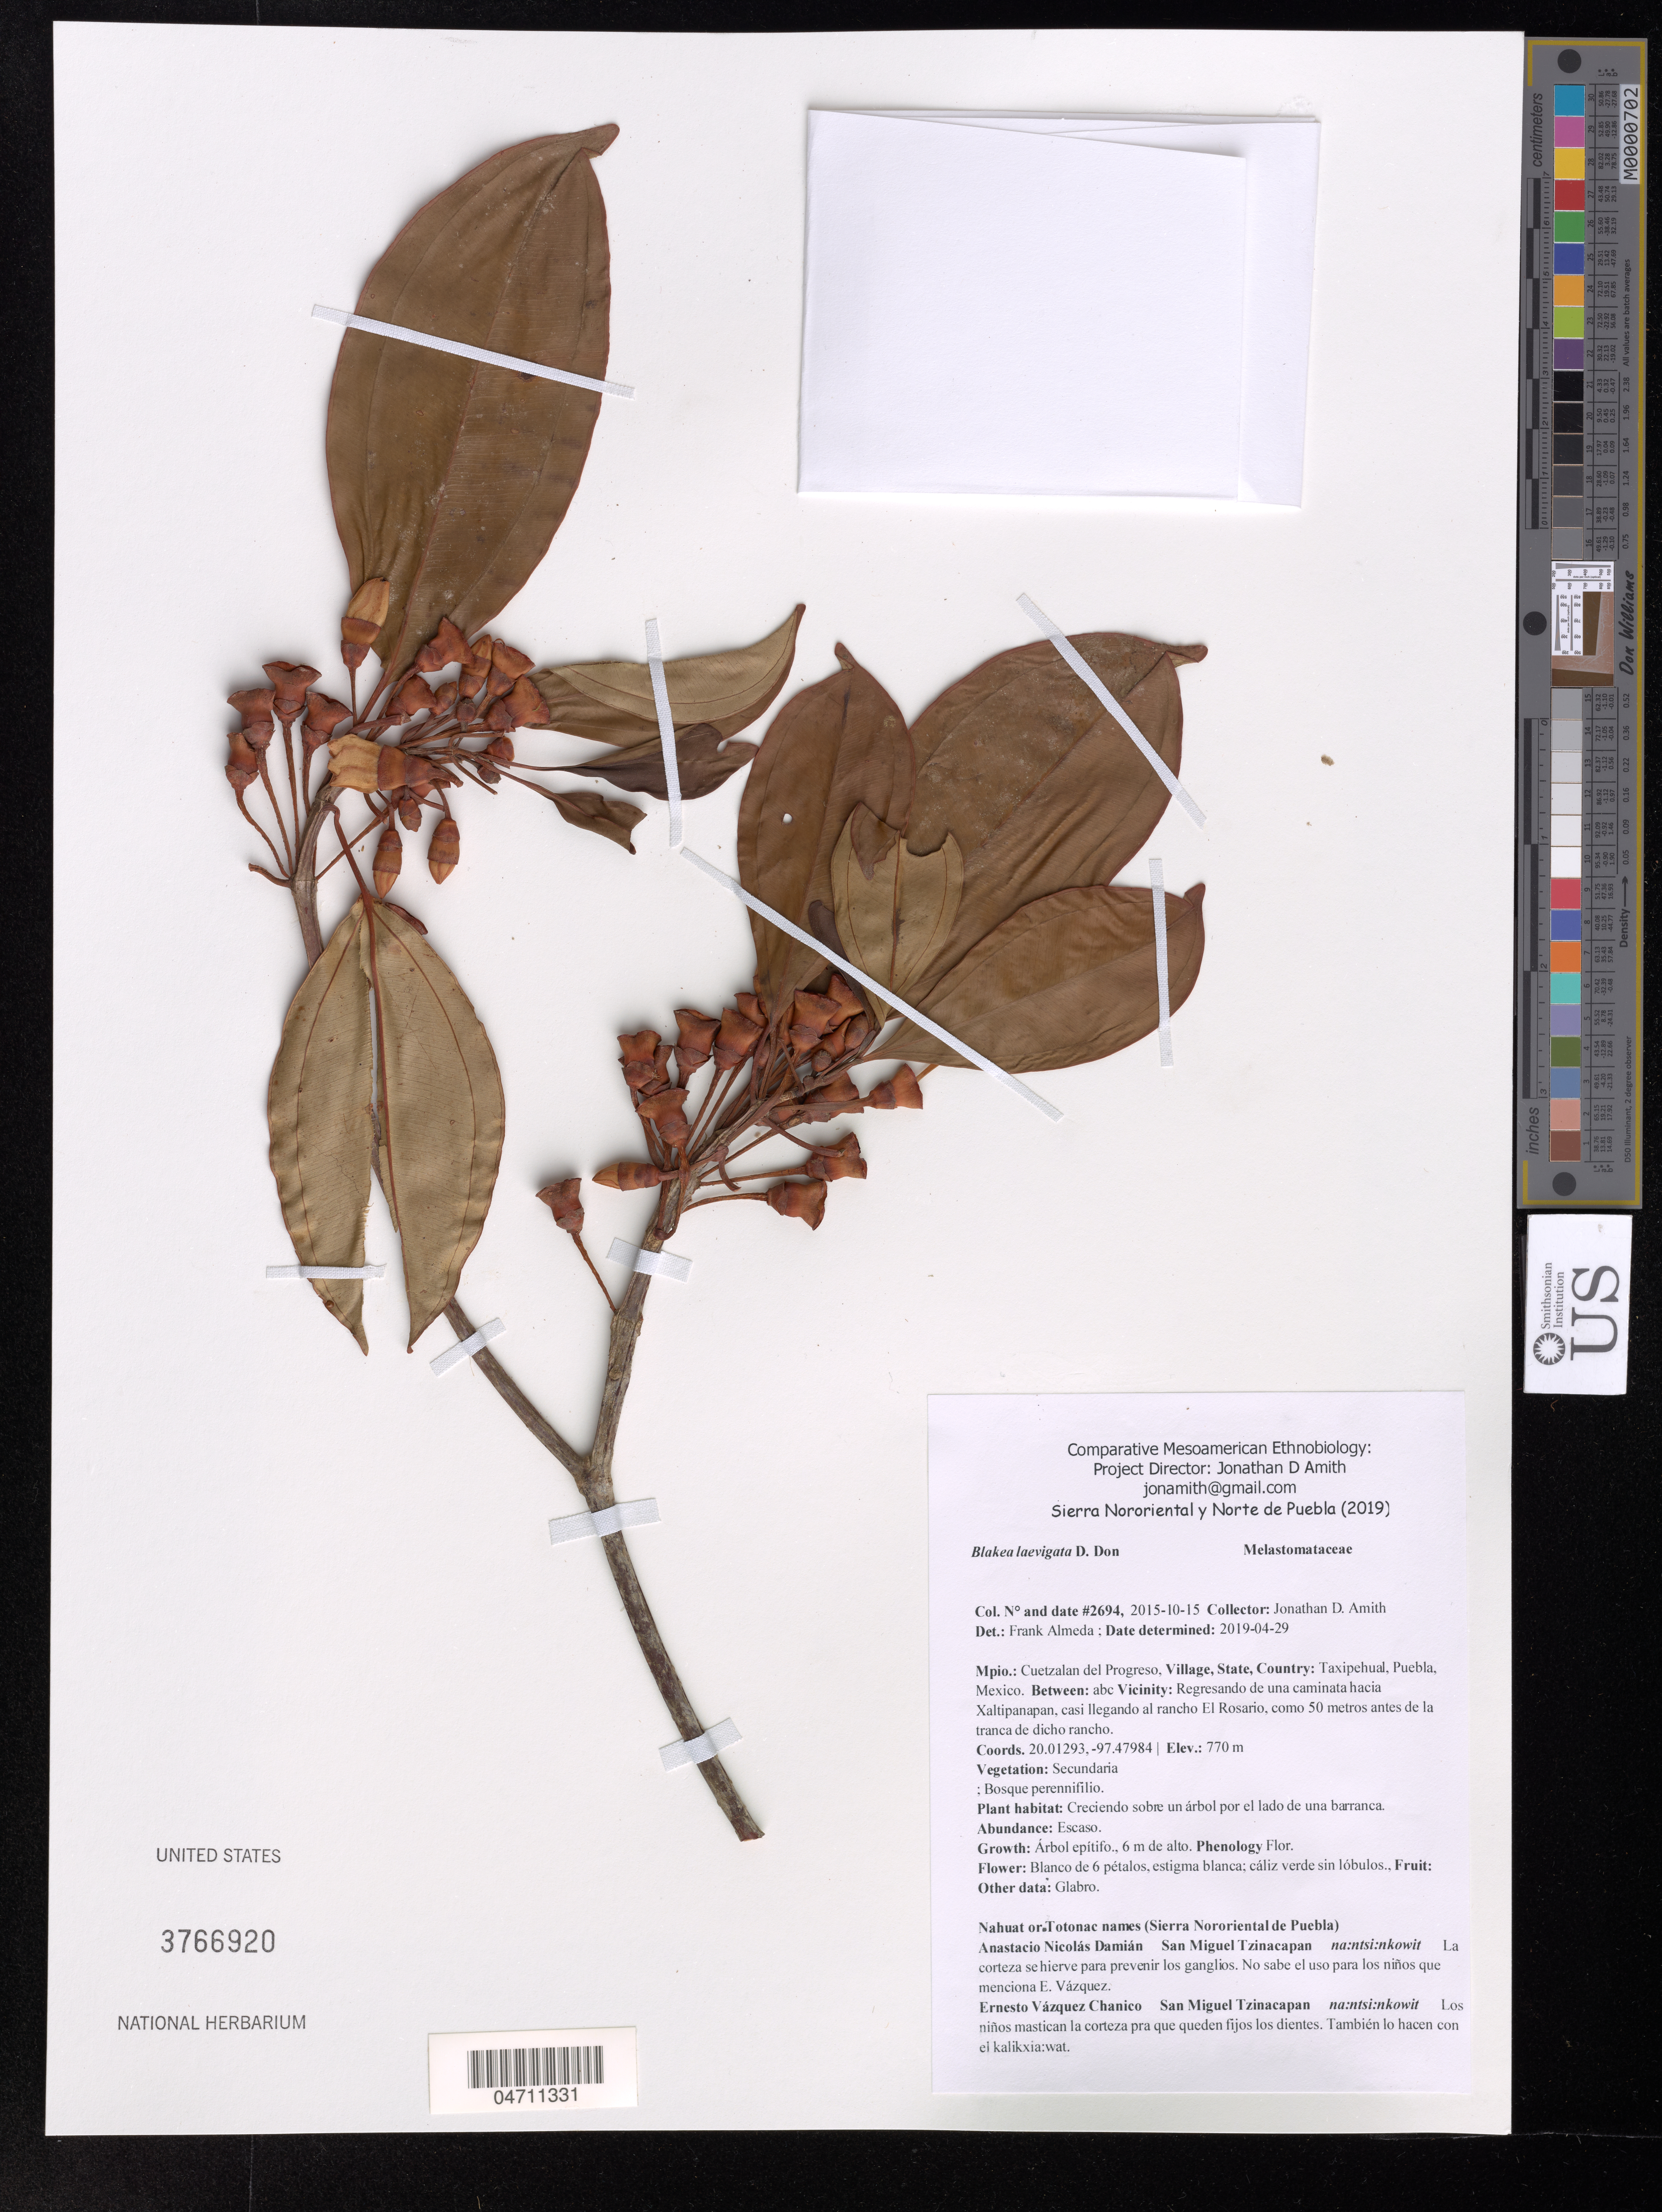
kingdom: Plantae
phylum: Tracheophyta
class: Magnoliopsida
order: Myrtales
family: Melastomataceae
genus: Blakea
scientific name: Blakea laevigata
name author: D. Don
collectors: J. D. Amith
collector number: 2694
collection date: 2015-10-15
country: Mexico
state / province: Puebla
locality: Mpio.: Cuetzalan del Progreso, Village, State, Country: Taxipehaul, Puebla, Mexico. Between: abc, Vicinity: Regresando de una caminata hacia Xaltipanapan, casi llegando al rancho El Rosario, como 50 metros antes de la tranca de dicho rancho.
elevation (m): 770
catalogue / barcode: US 3766920